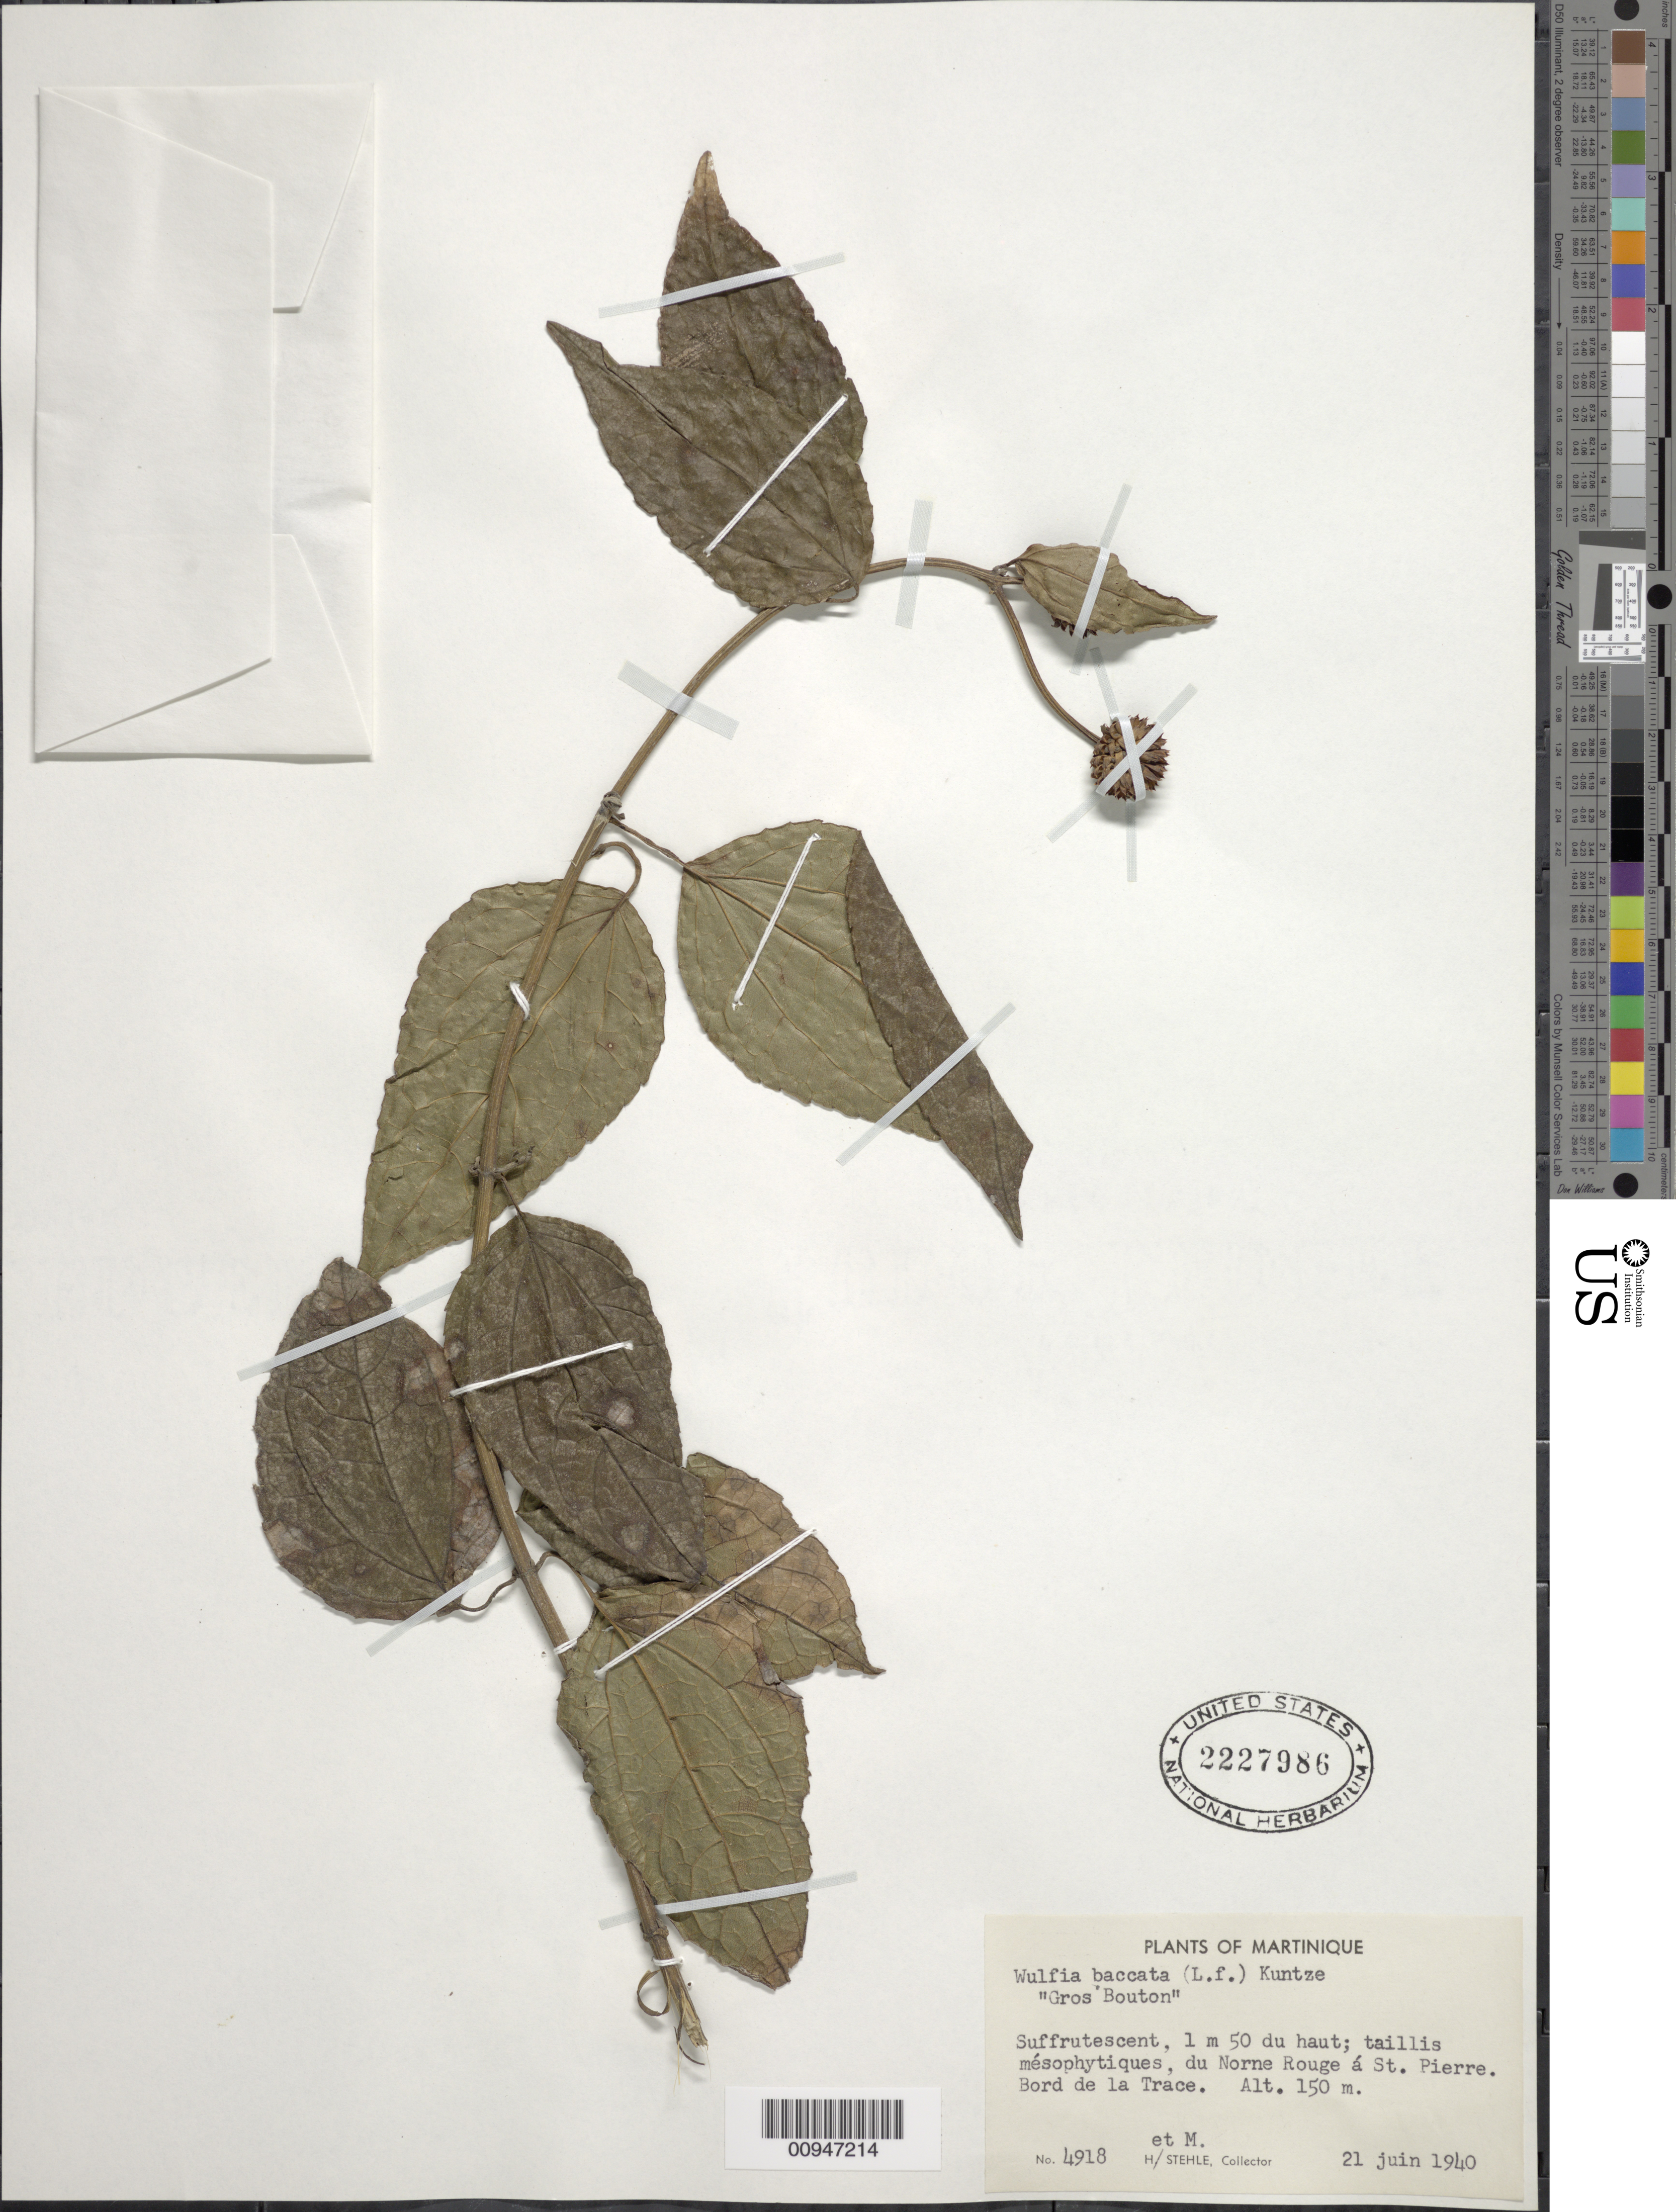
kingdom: Plantae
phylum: Tracheophyta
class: Magnoliopsida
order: Asterales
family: Asteraceae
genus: Wulffia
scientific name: Wulffia baccata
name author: (L. f.) Kuntze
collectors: H. Stehlé & M. Stehlé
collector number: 4918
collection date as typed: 21 Jun 1940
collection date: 1940-06-21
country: Martinique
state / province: Saint-Pierre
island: Martinique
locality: Du Norne Rouge á St. Pierre, Bord de la Trace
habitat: Taillis mésophytiques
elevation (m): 150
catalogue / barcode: US 2227986